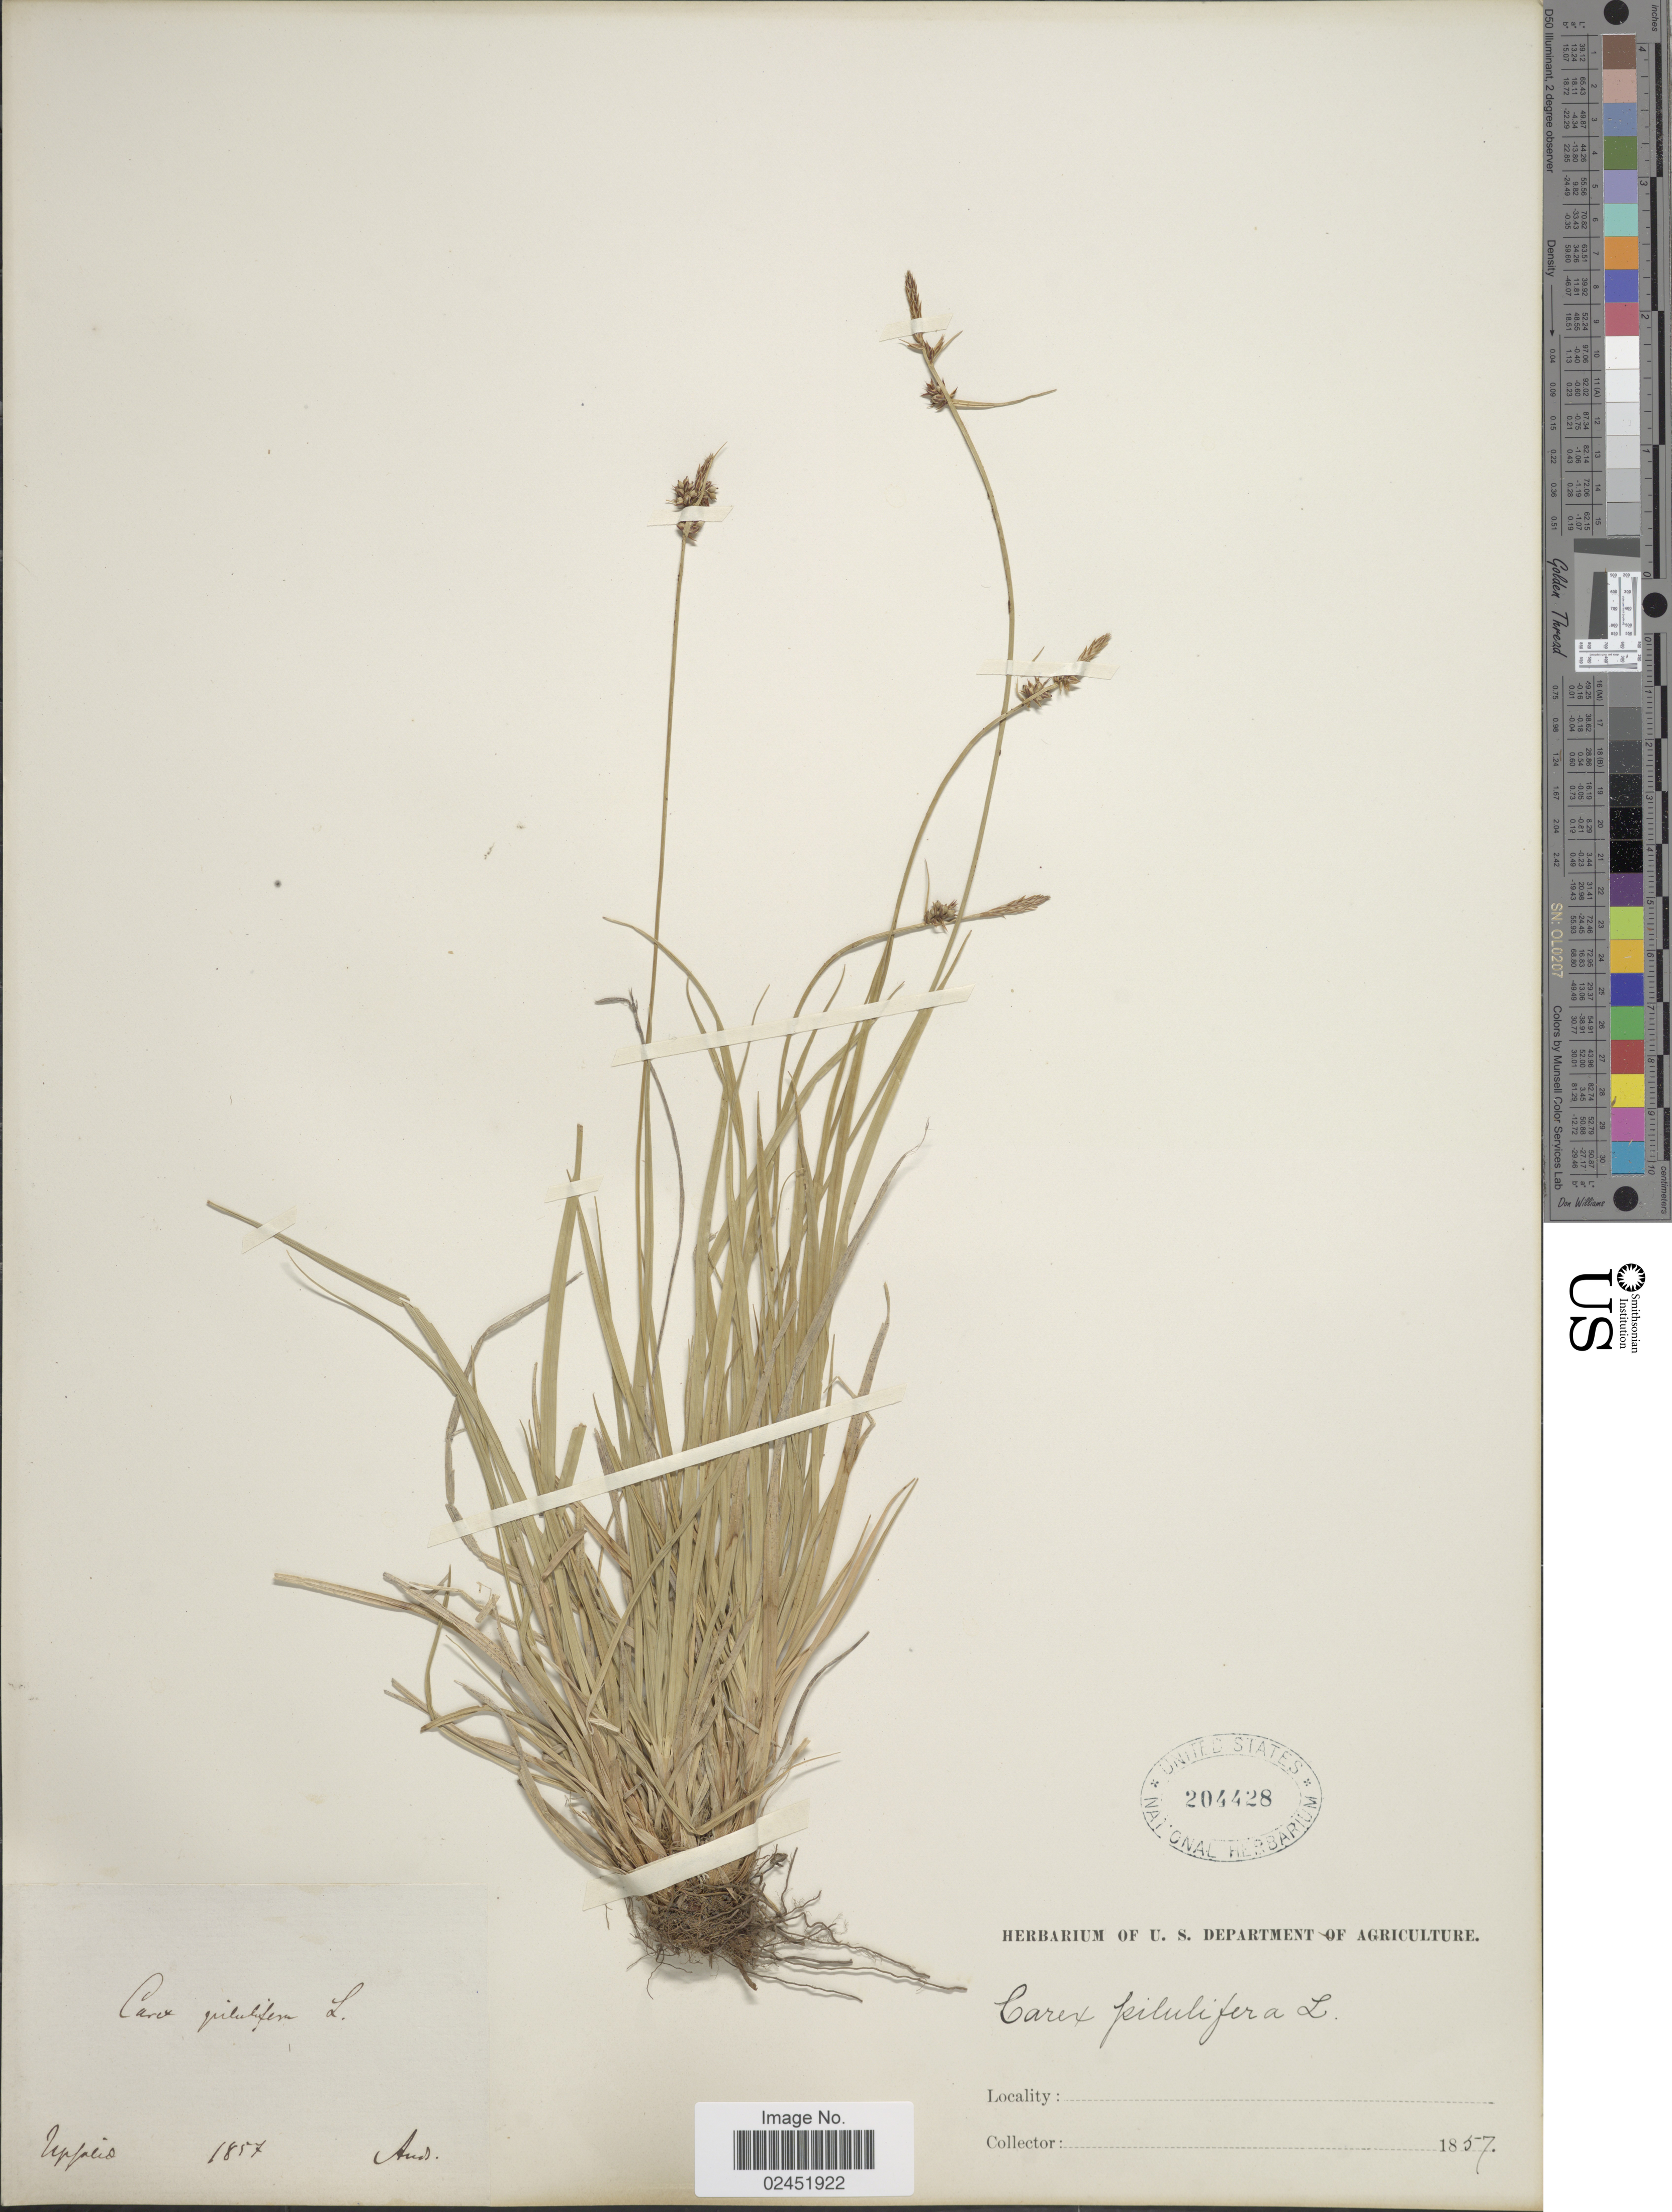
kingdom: Plantae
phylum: Tracheophyta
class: Liliopsida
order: Poales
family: Cyperaceae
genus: Carex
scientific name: Carex pilulifera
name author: L.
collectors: Aud.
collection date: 1857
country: Sweden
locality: Upp [illegible text]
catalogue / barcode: US 204428